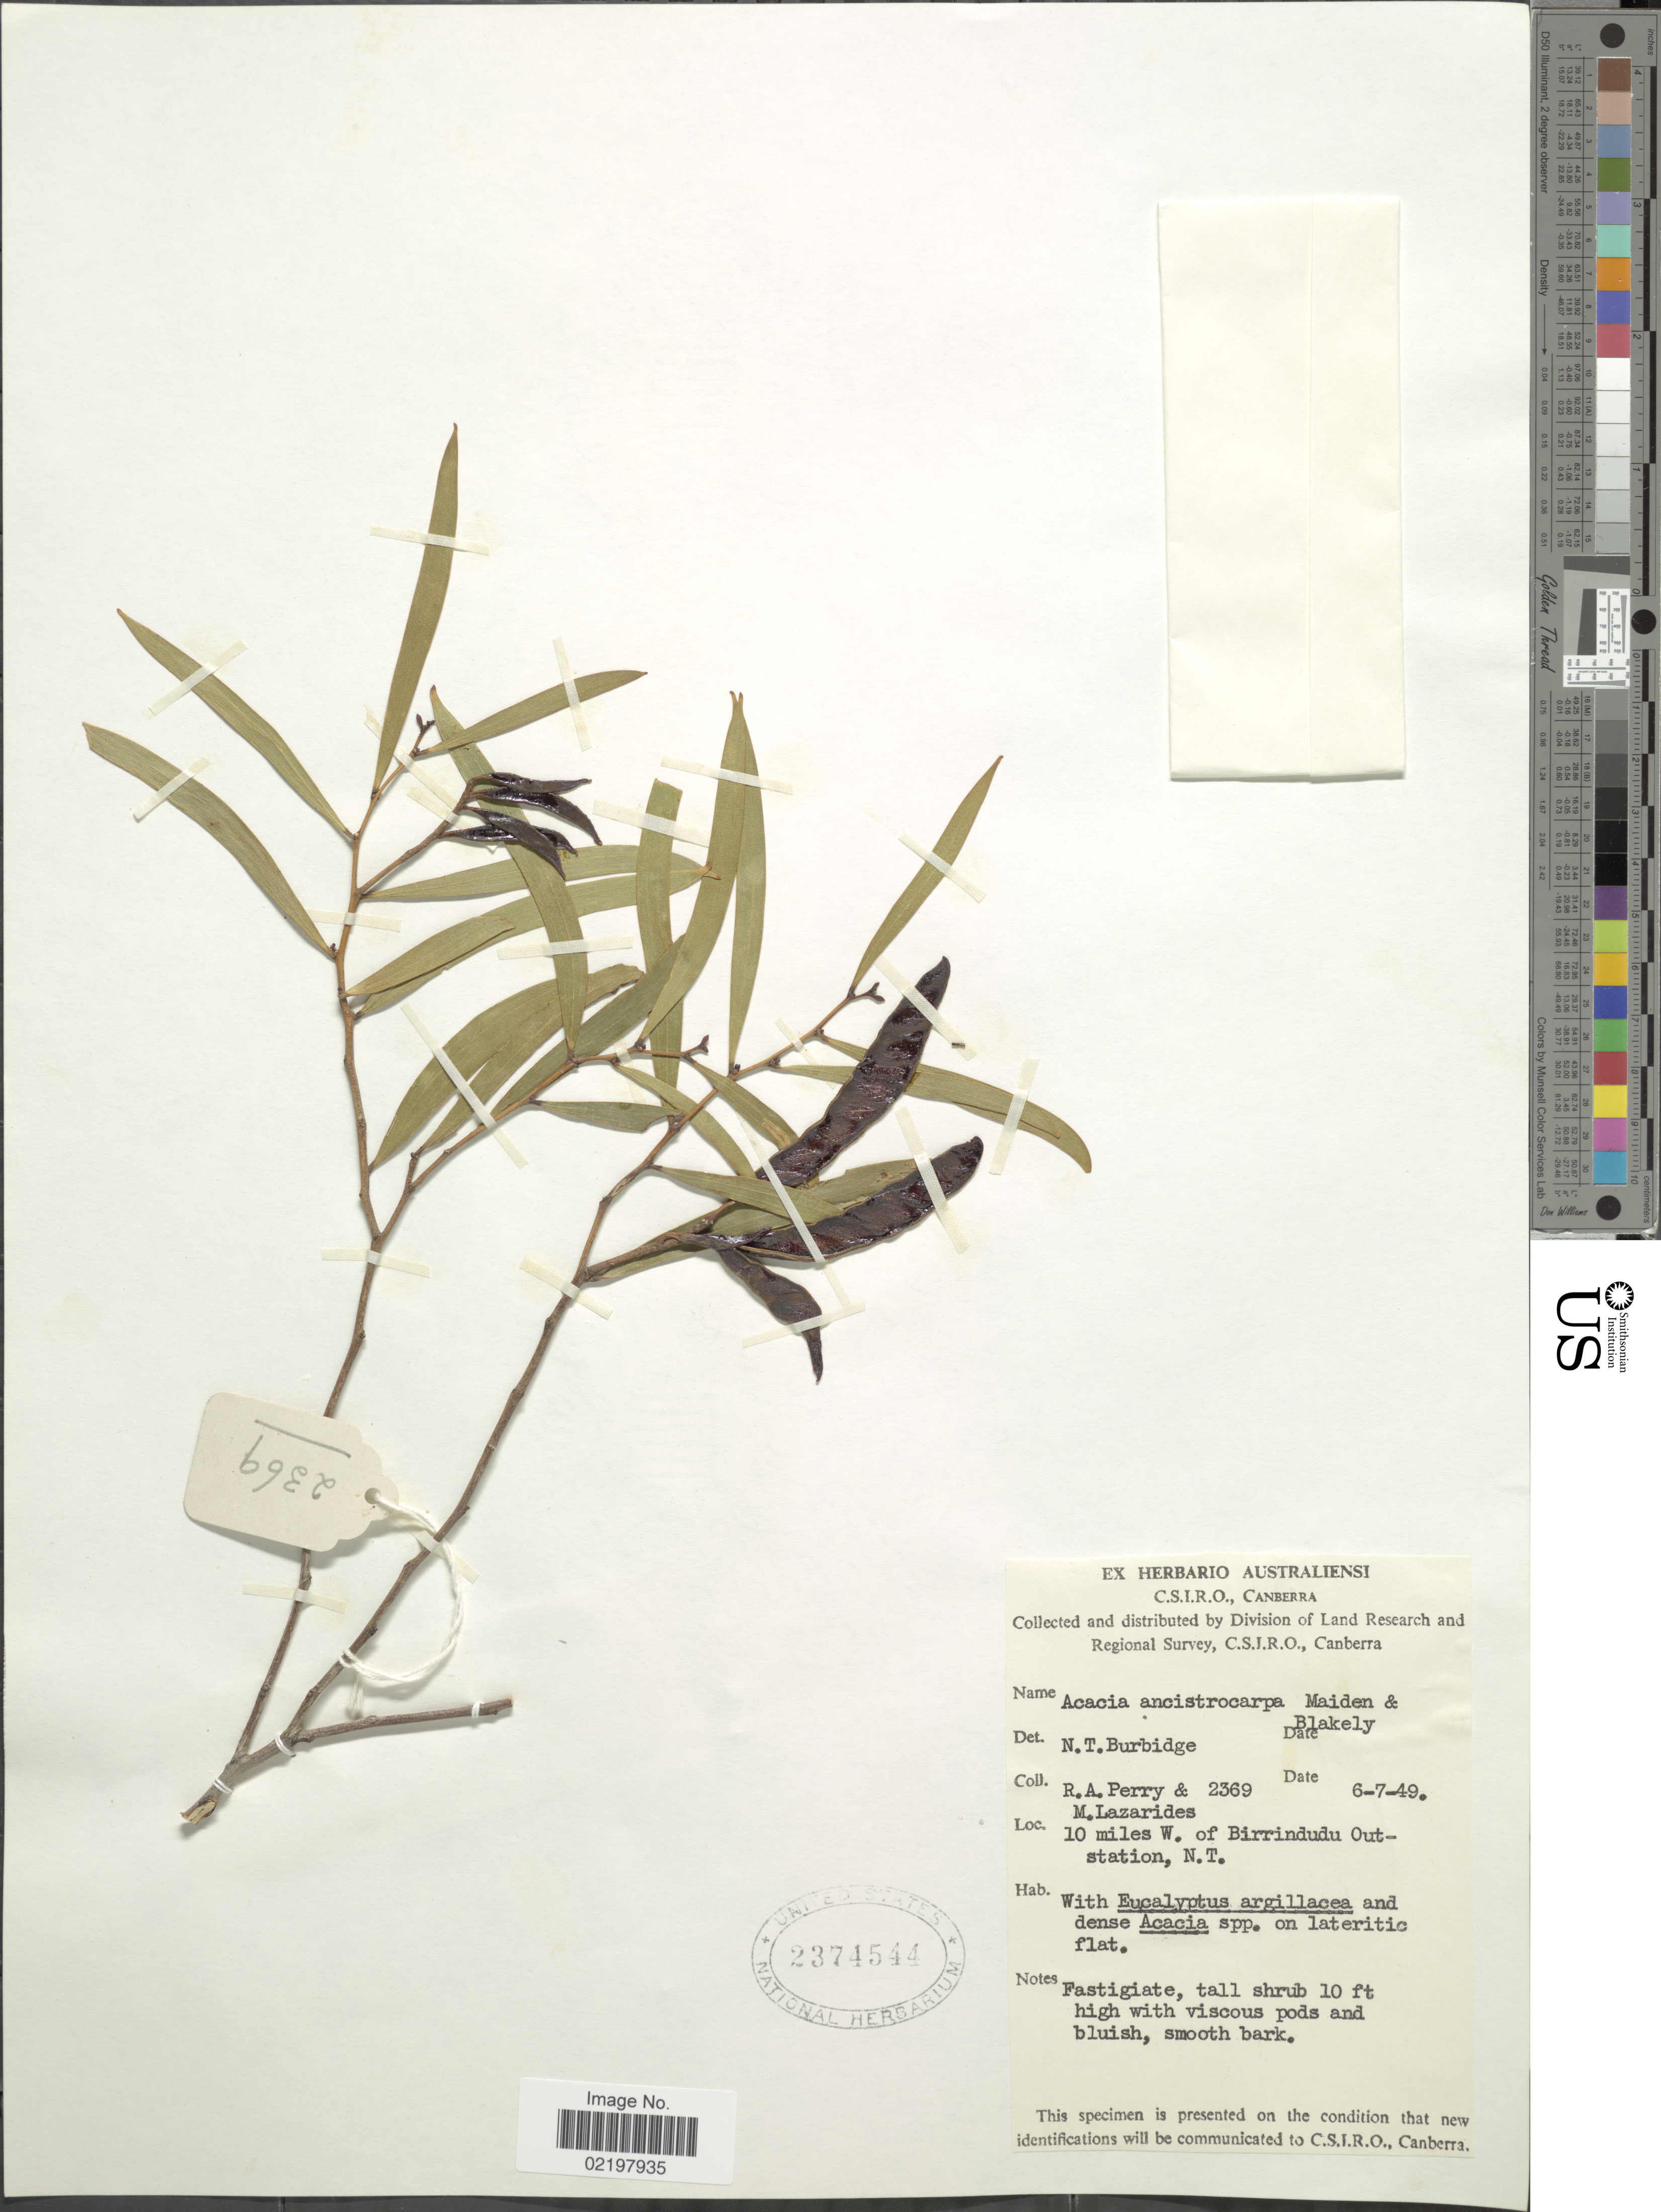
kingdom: Plantae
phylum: Tracheophyta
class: Magnoliopsida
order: Fabales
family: Fabaceae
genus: Acacia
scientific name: Acacia ancistrocarpa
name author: Maiden & Blakeley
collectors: Perry, R. A. & M. Lazarides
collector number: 2369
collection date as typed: Transcribed d/m/y: 6/7/49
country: Australia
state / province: Northern Territory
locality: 10 miles W. of Birrindudu Out-Station, N. T.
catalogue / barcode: US 2374544